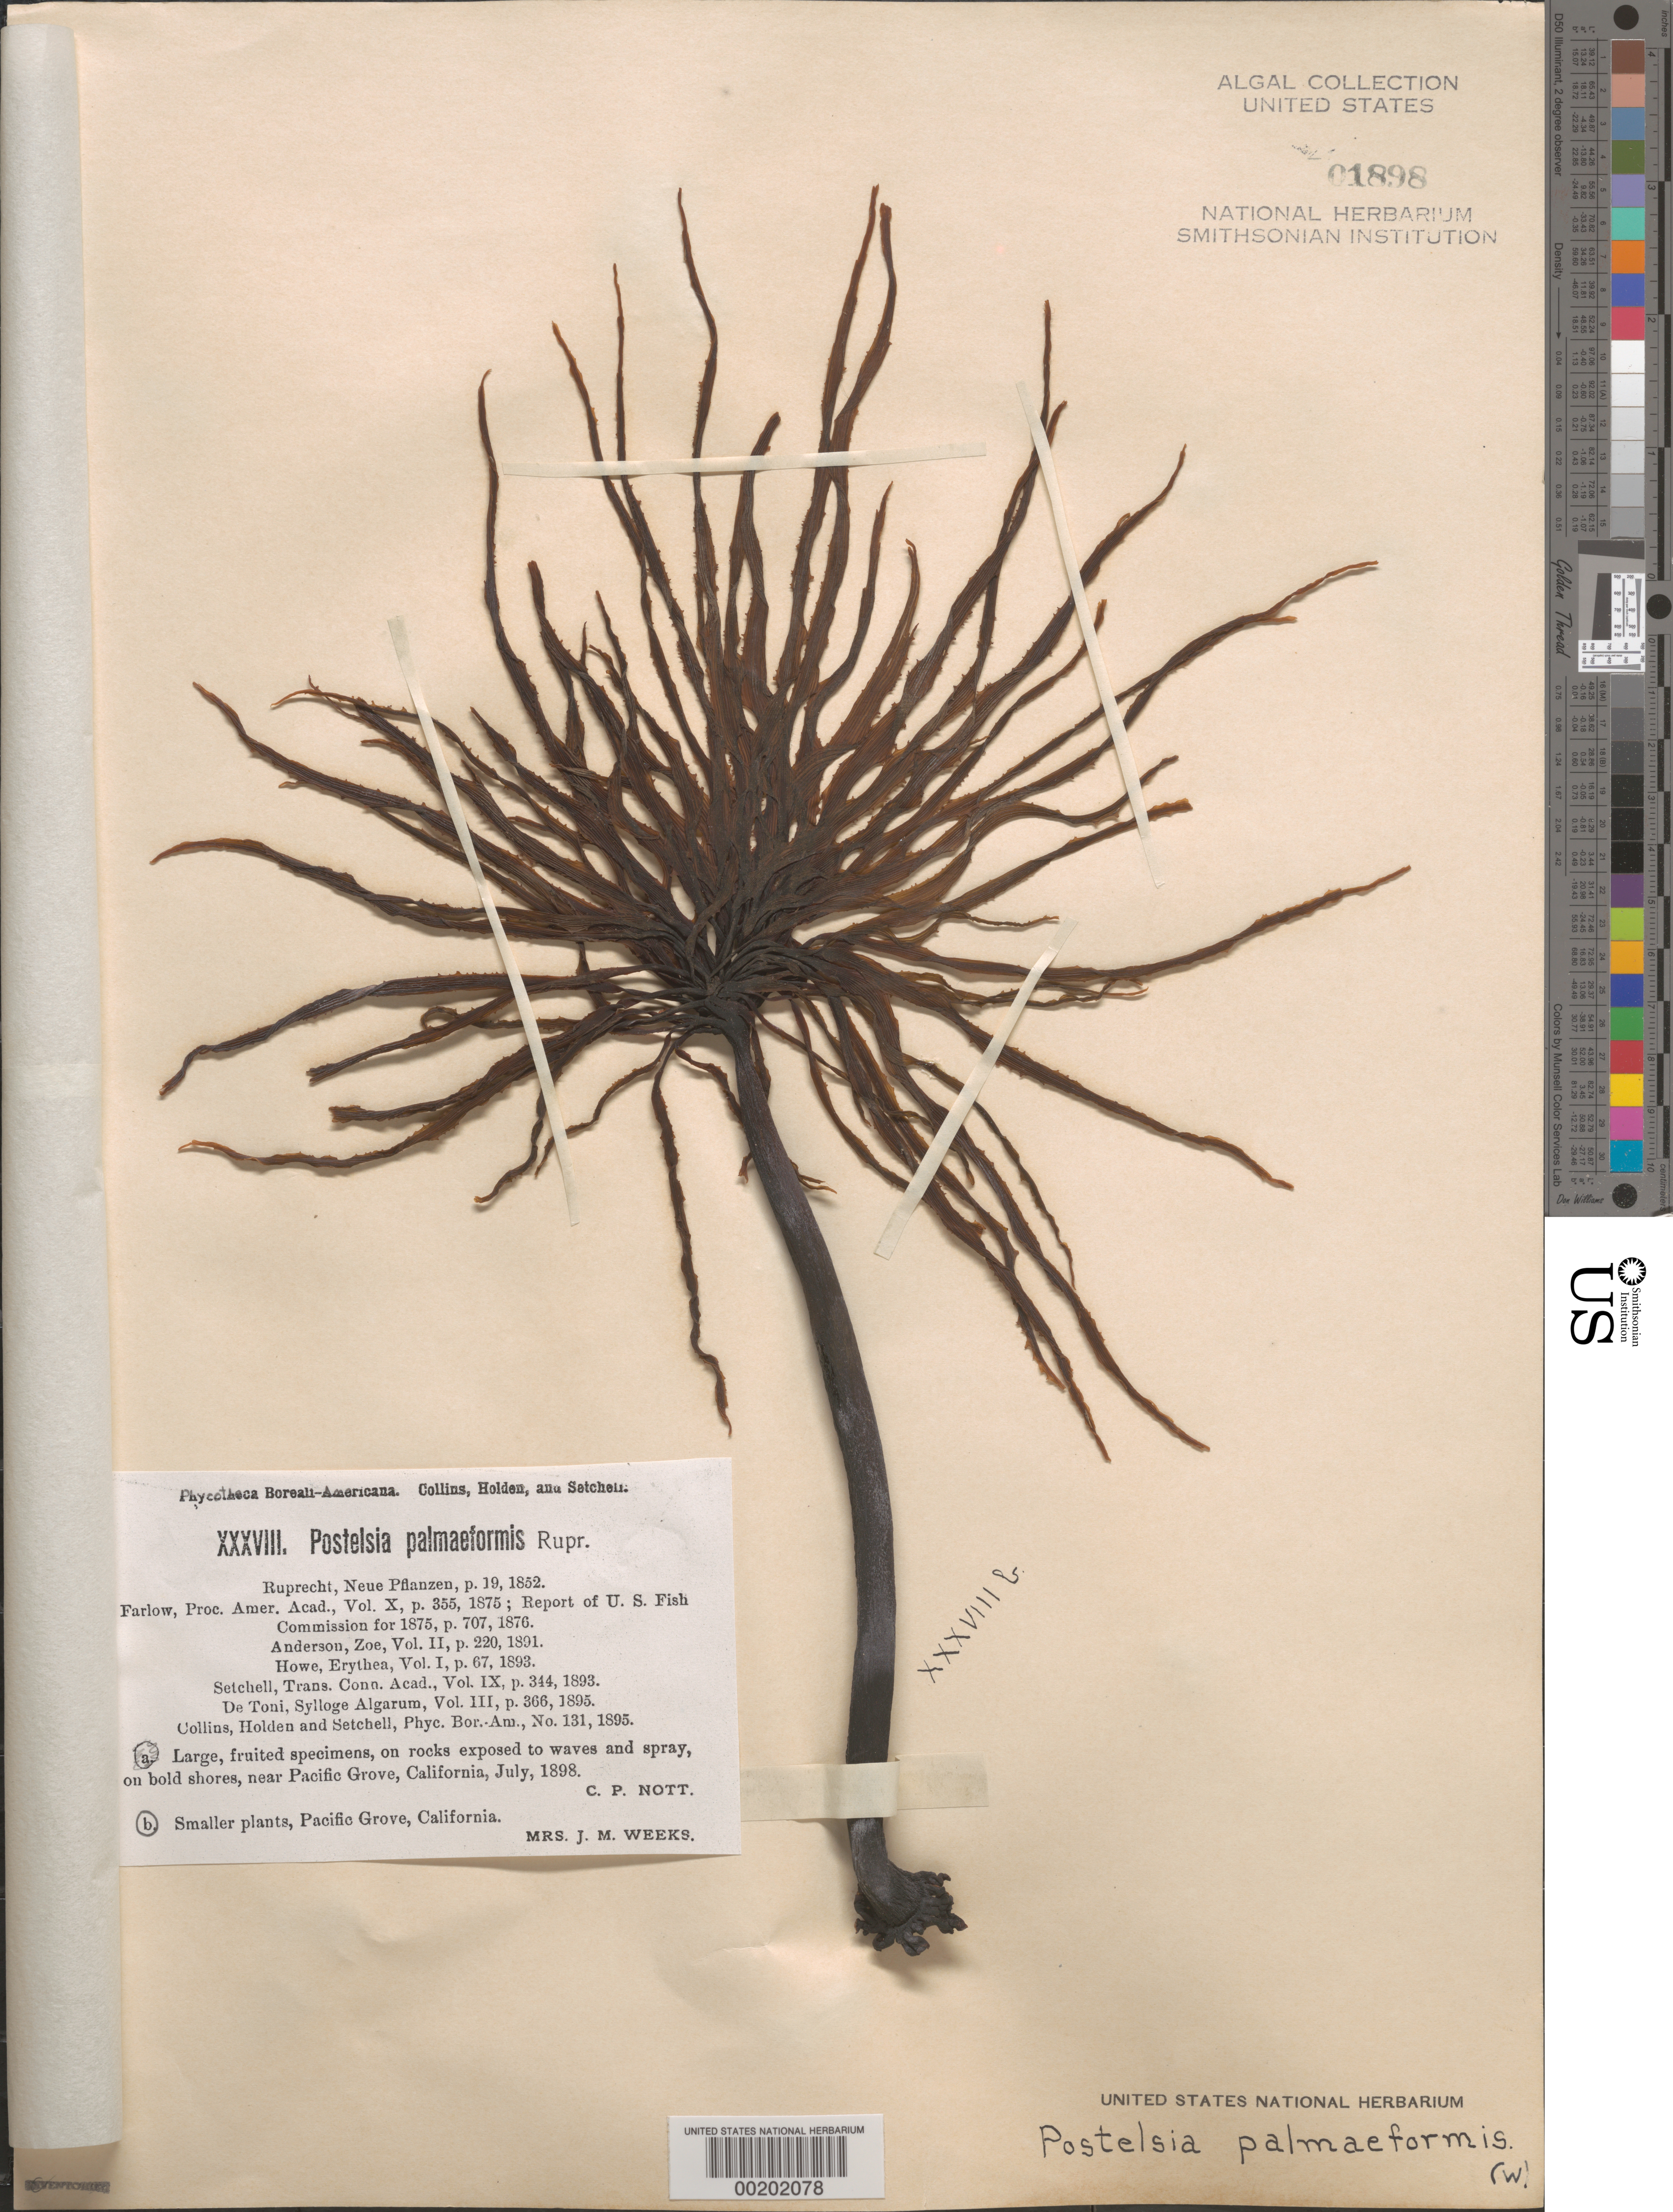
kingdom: Chromista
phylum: Ochrophyta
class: Phaeophyceae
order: Laminariales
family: Laminariaceae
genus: Postelsia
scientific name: Postelsia palmaeformis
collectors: Mrs. J. Weeks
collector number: PB-A Xxxviiib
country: United States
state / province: California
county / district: Monterey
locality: Pacific Grove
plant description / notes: Collins, Holden & Setchell, Phycotheca Boreali-Americana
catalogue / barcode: US 1898